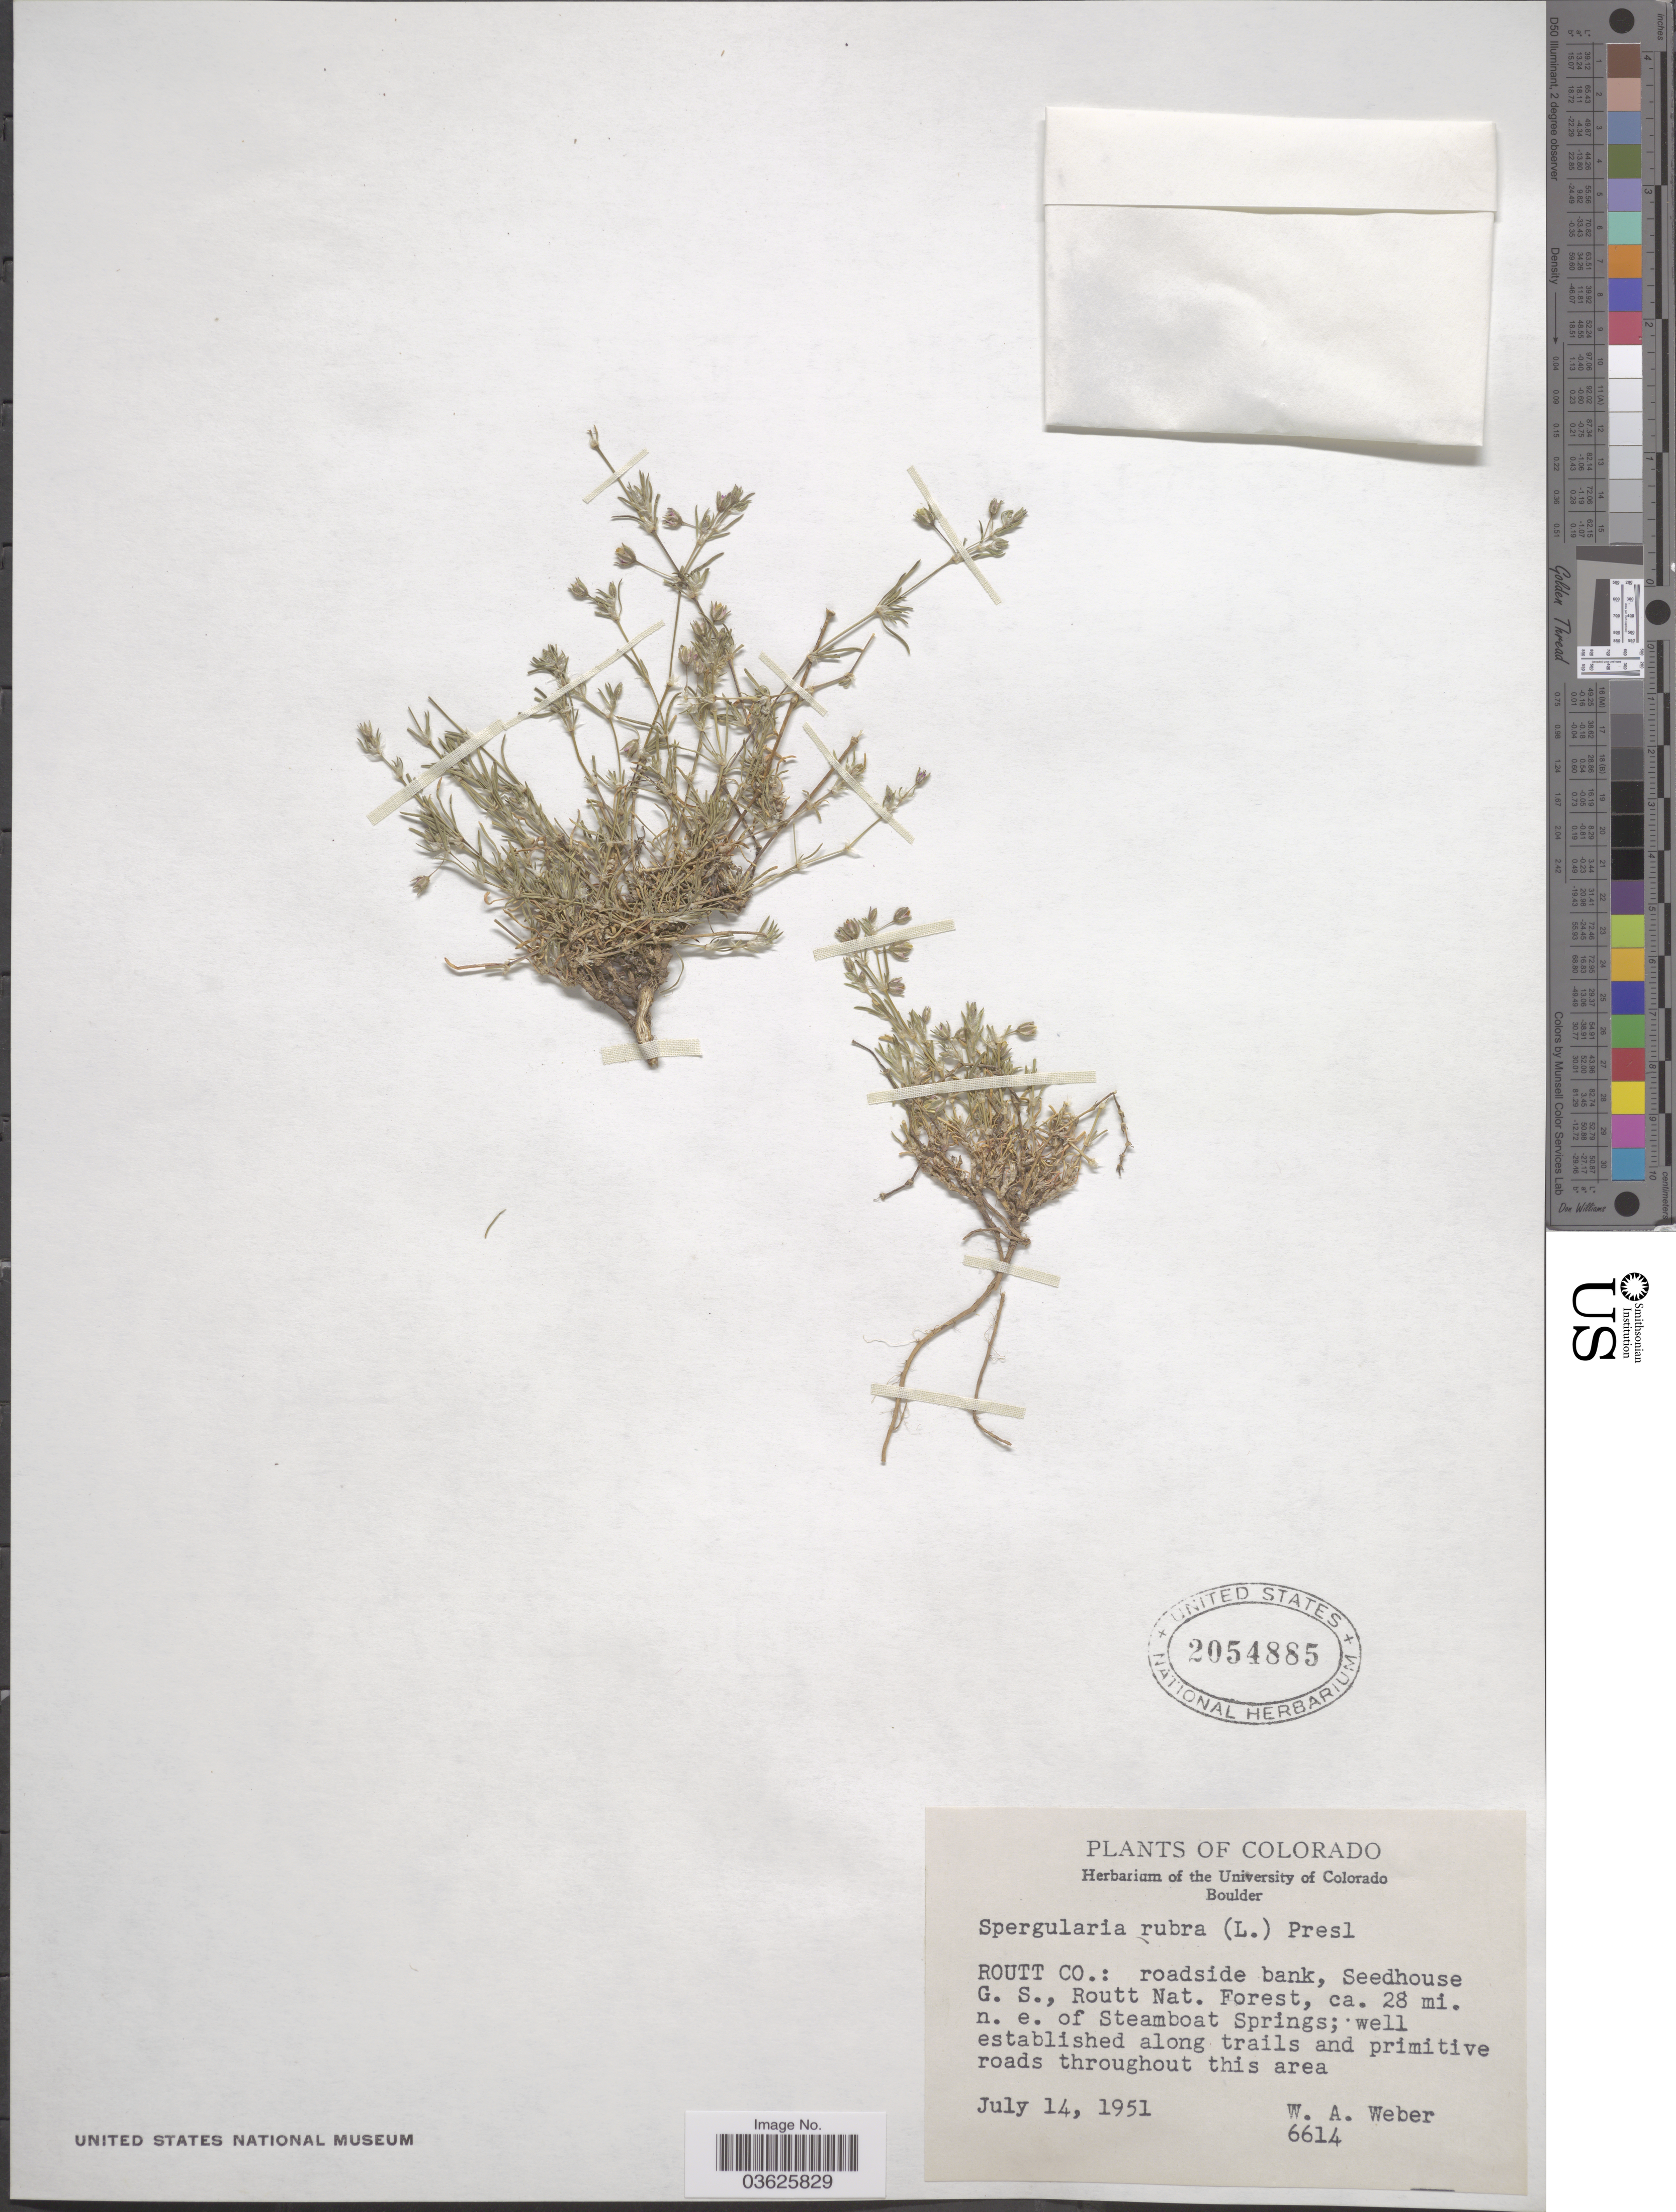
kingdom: Plantae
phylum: Tracheophyta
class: Magnoliopsida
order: Caryophyllales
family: Caryophyllaceae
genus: Spergularia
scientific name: Spergularia rubra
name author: (L.) J. Presl & C. Presl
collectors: W. A. Weber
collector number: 6614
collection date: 1951-07-14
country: United States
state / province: Colorado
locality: Routt Co.: roadside bank, Seedhouse G.S., Routt Nat. Forest, ca. 28 mi. n. e. of Steamboat Springs.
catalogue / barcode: US 2054885